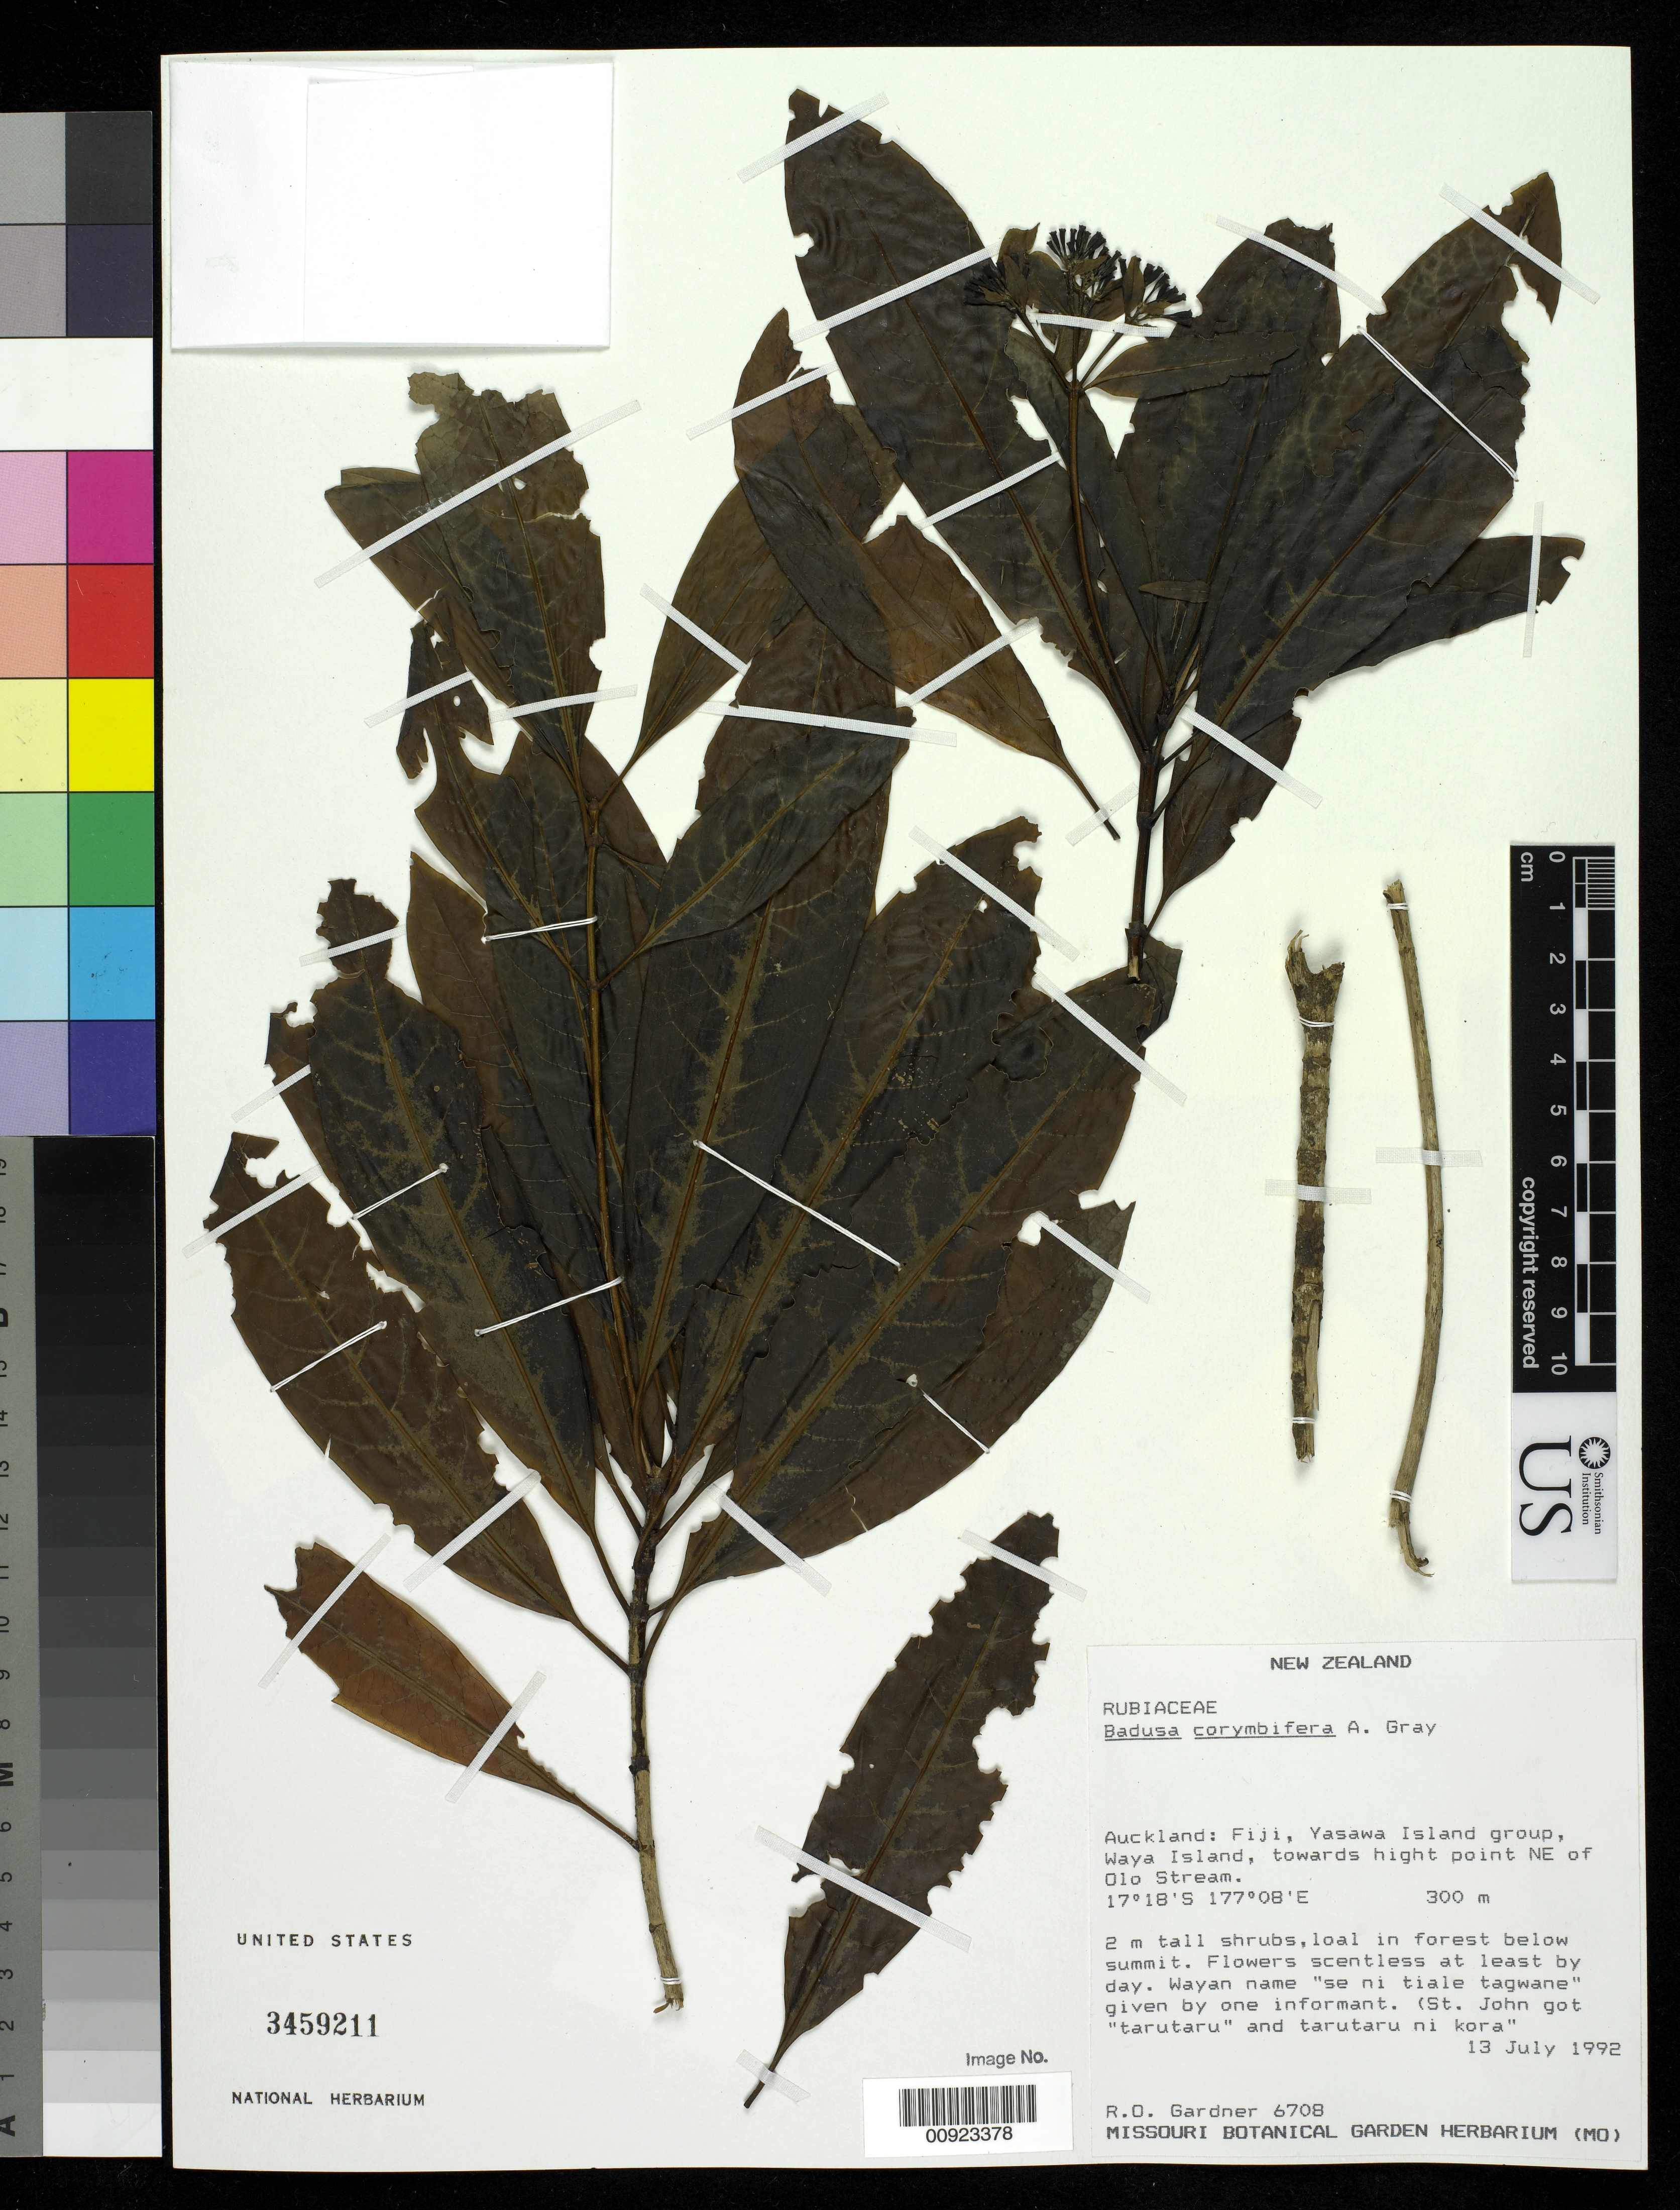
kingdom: Plantae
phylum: Tracheophyta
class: Magnoliopsida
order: Gentianales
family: Rubiaceae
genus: Badusa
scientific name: Badusa corymbifera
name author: (G. Forst.) A. Gray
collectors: R. O. Gardner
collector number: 6708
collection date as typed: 13 Jul 1992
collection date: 1992-07-13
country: Fiji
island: Waya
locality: Yasawa Island Group, towards high point NE of Olo Stream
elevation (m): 300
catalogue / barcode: US 3459211